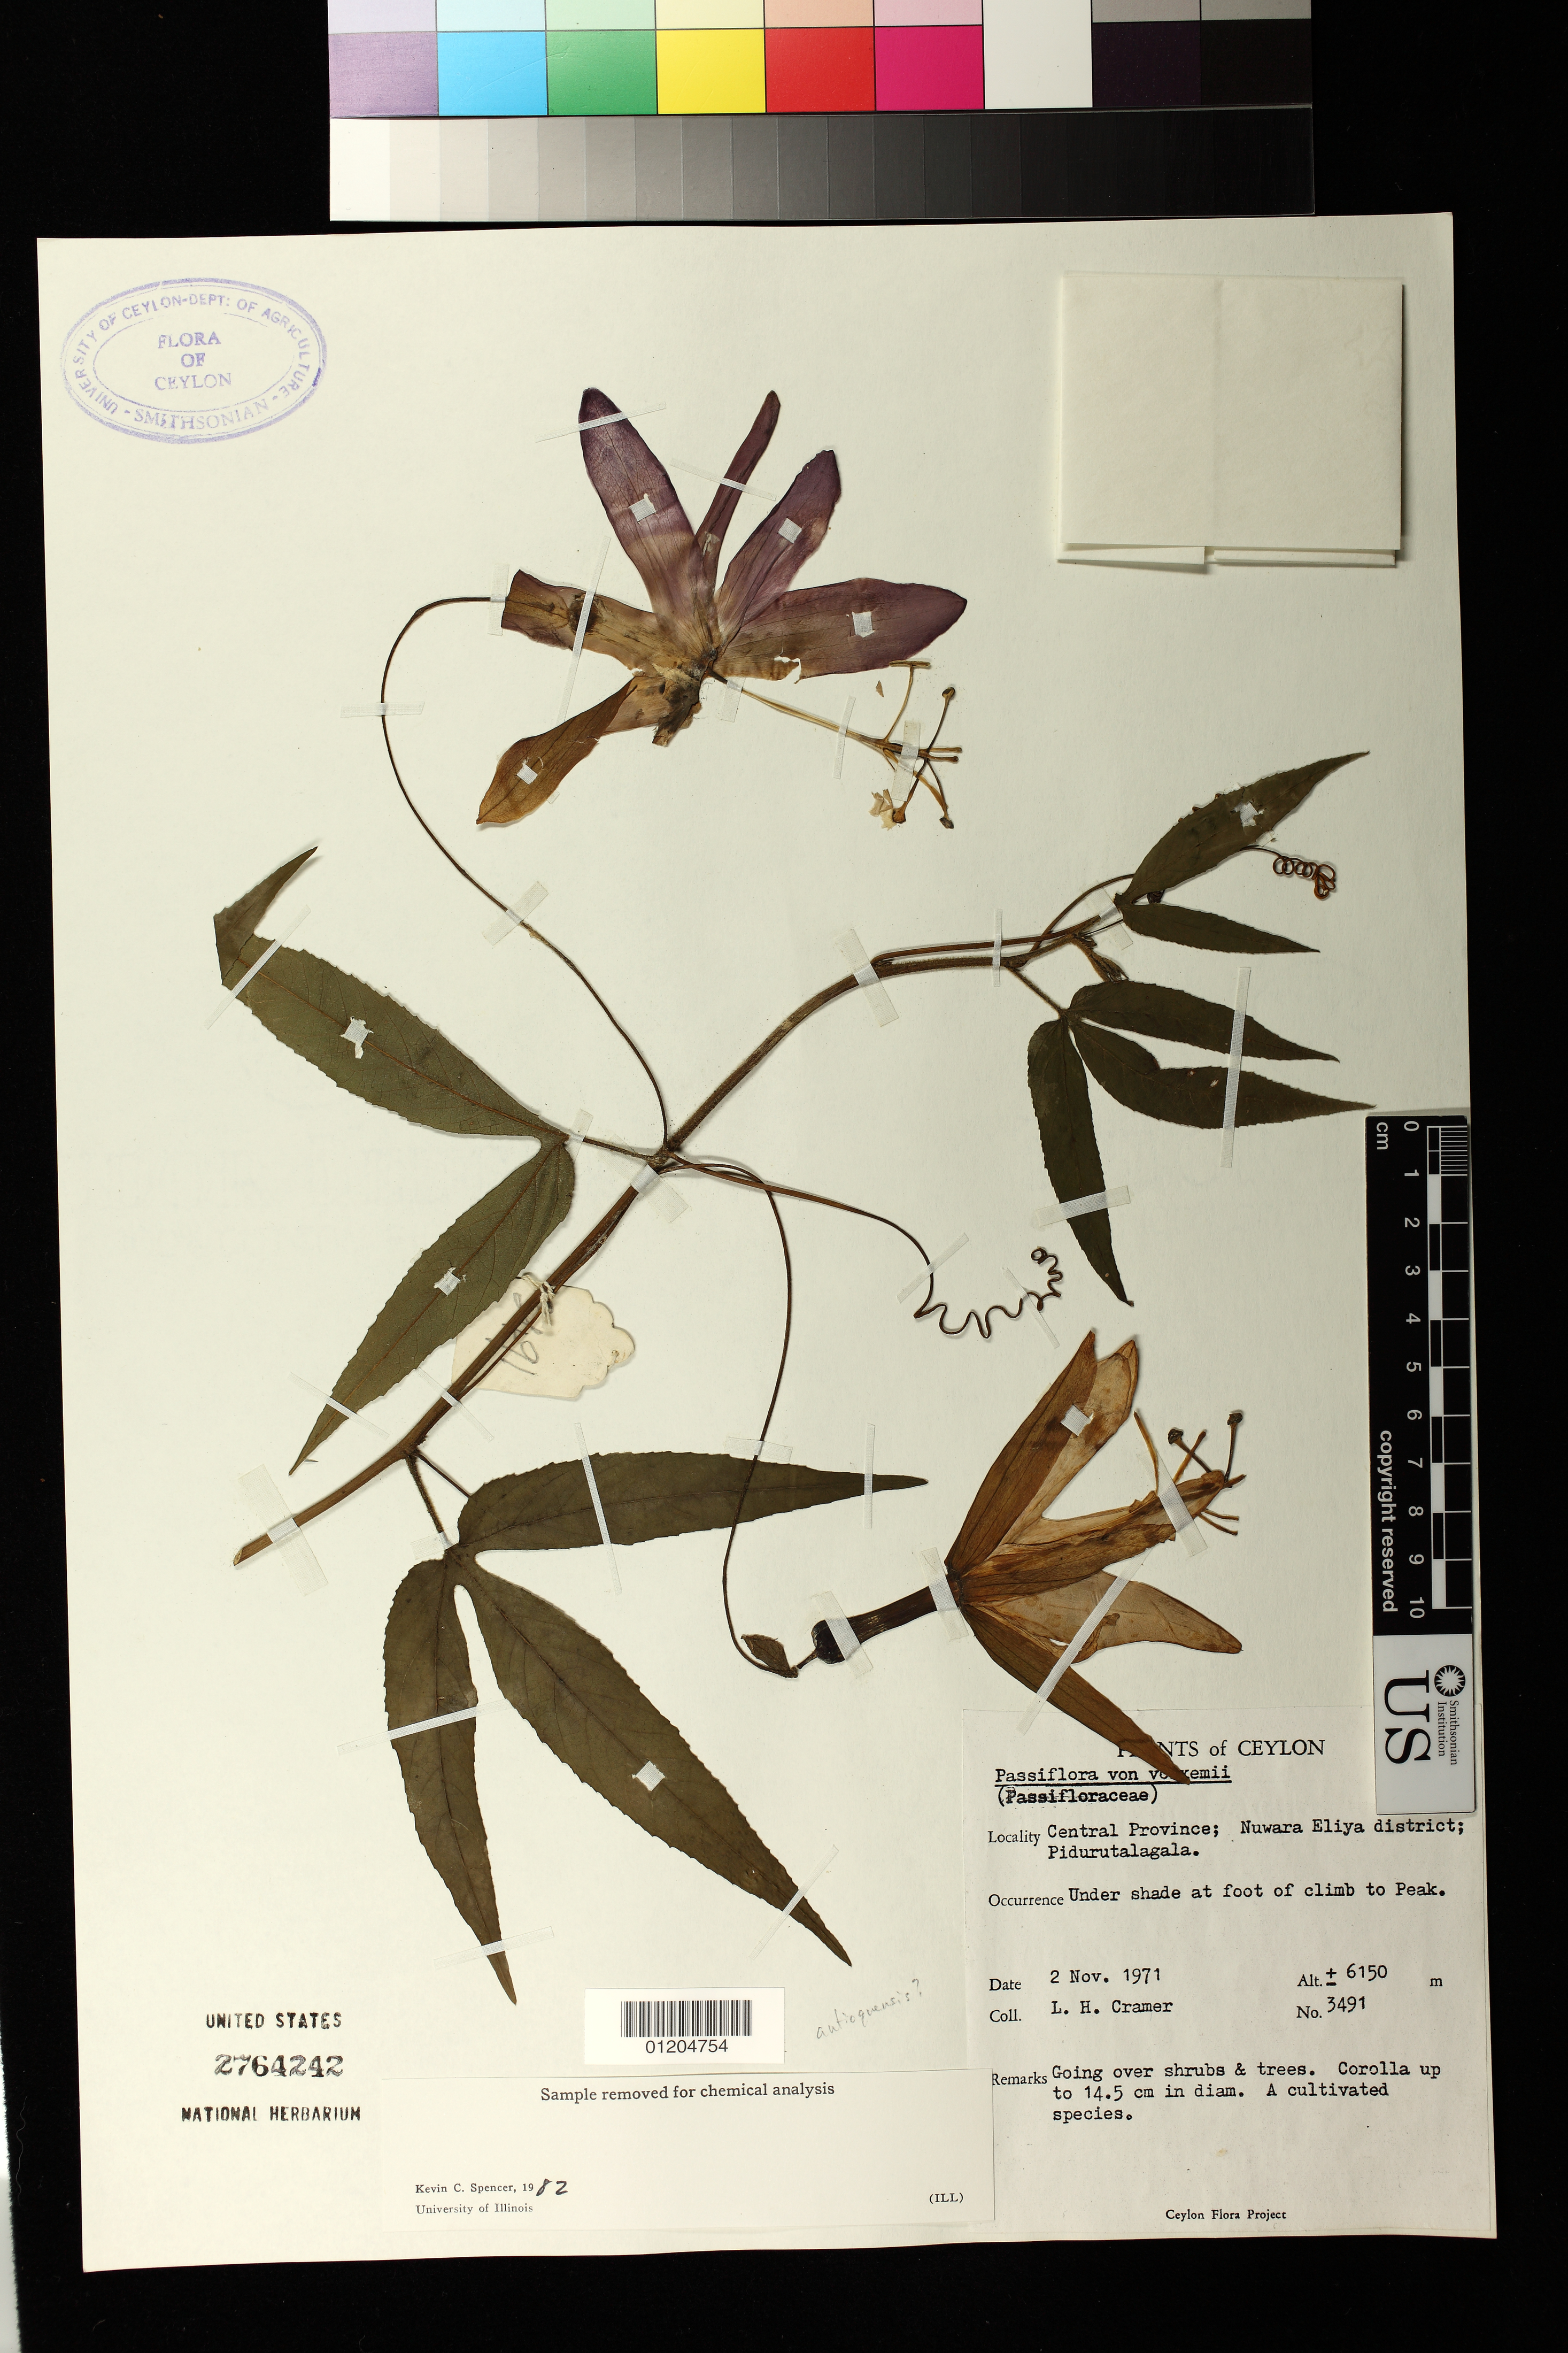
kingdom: Plantae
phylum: Tracheophyta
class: Magnoliopsida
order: Malpighiales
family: Passifloraceae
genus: Passiflora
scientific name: Passiflora antioquiensis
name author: H. Karst.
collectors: L. H. Cramer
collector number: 3491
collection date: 1971-11-02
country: Sri Lanka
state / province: Central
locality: Nuwara Eliya district; Pidurutalagala. Under shade at foot of climb to Peak.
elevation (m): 6150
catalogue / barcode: US 2764242